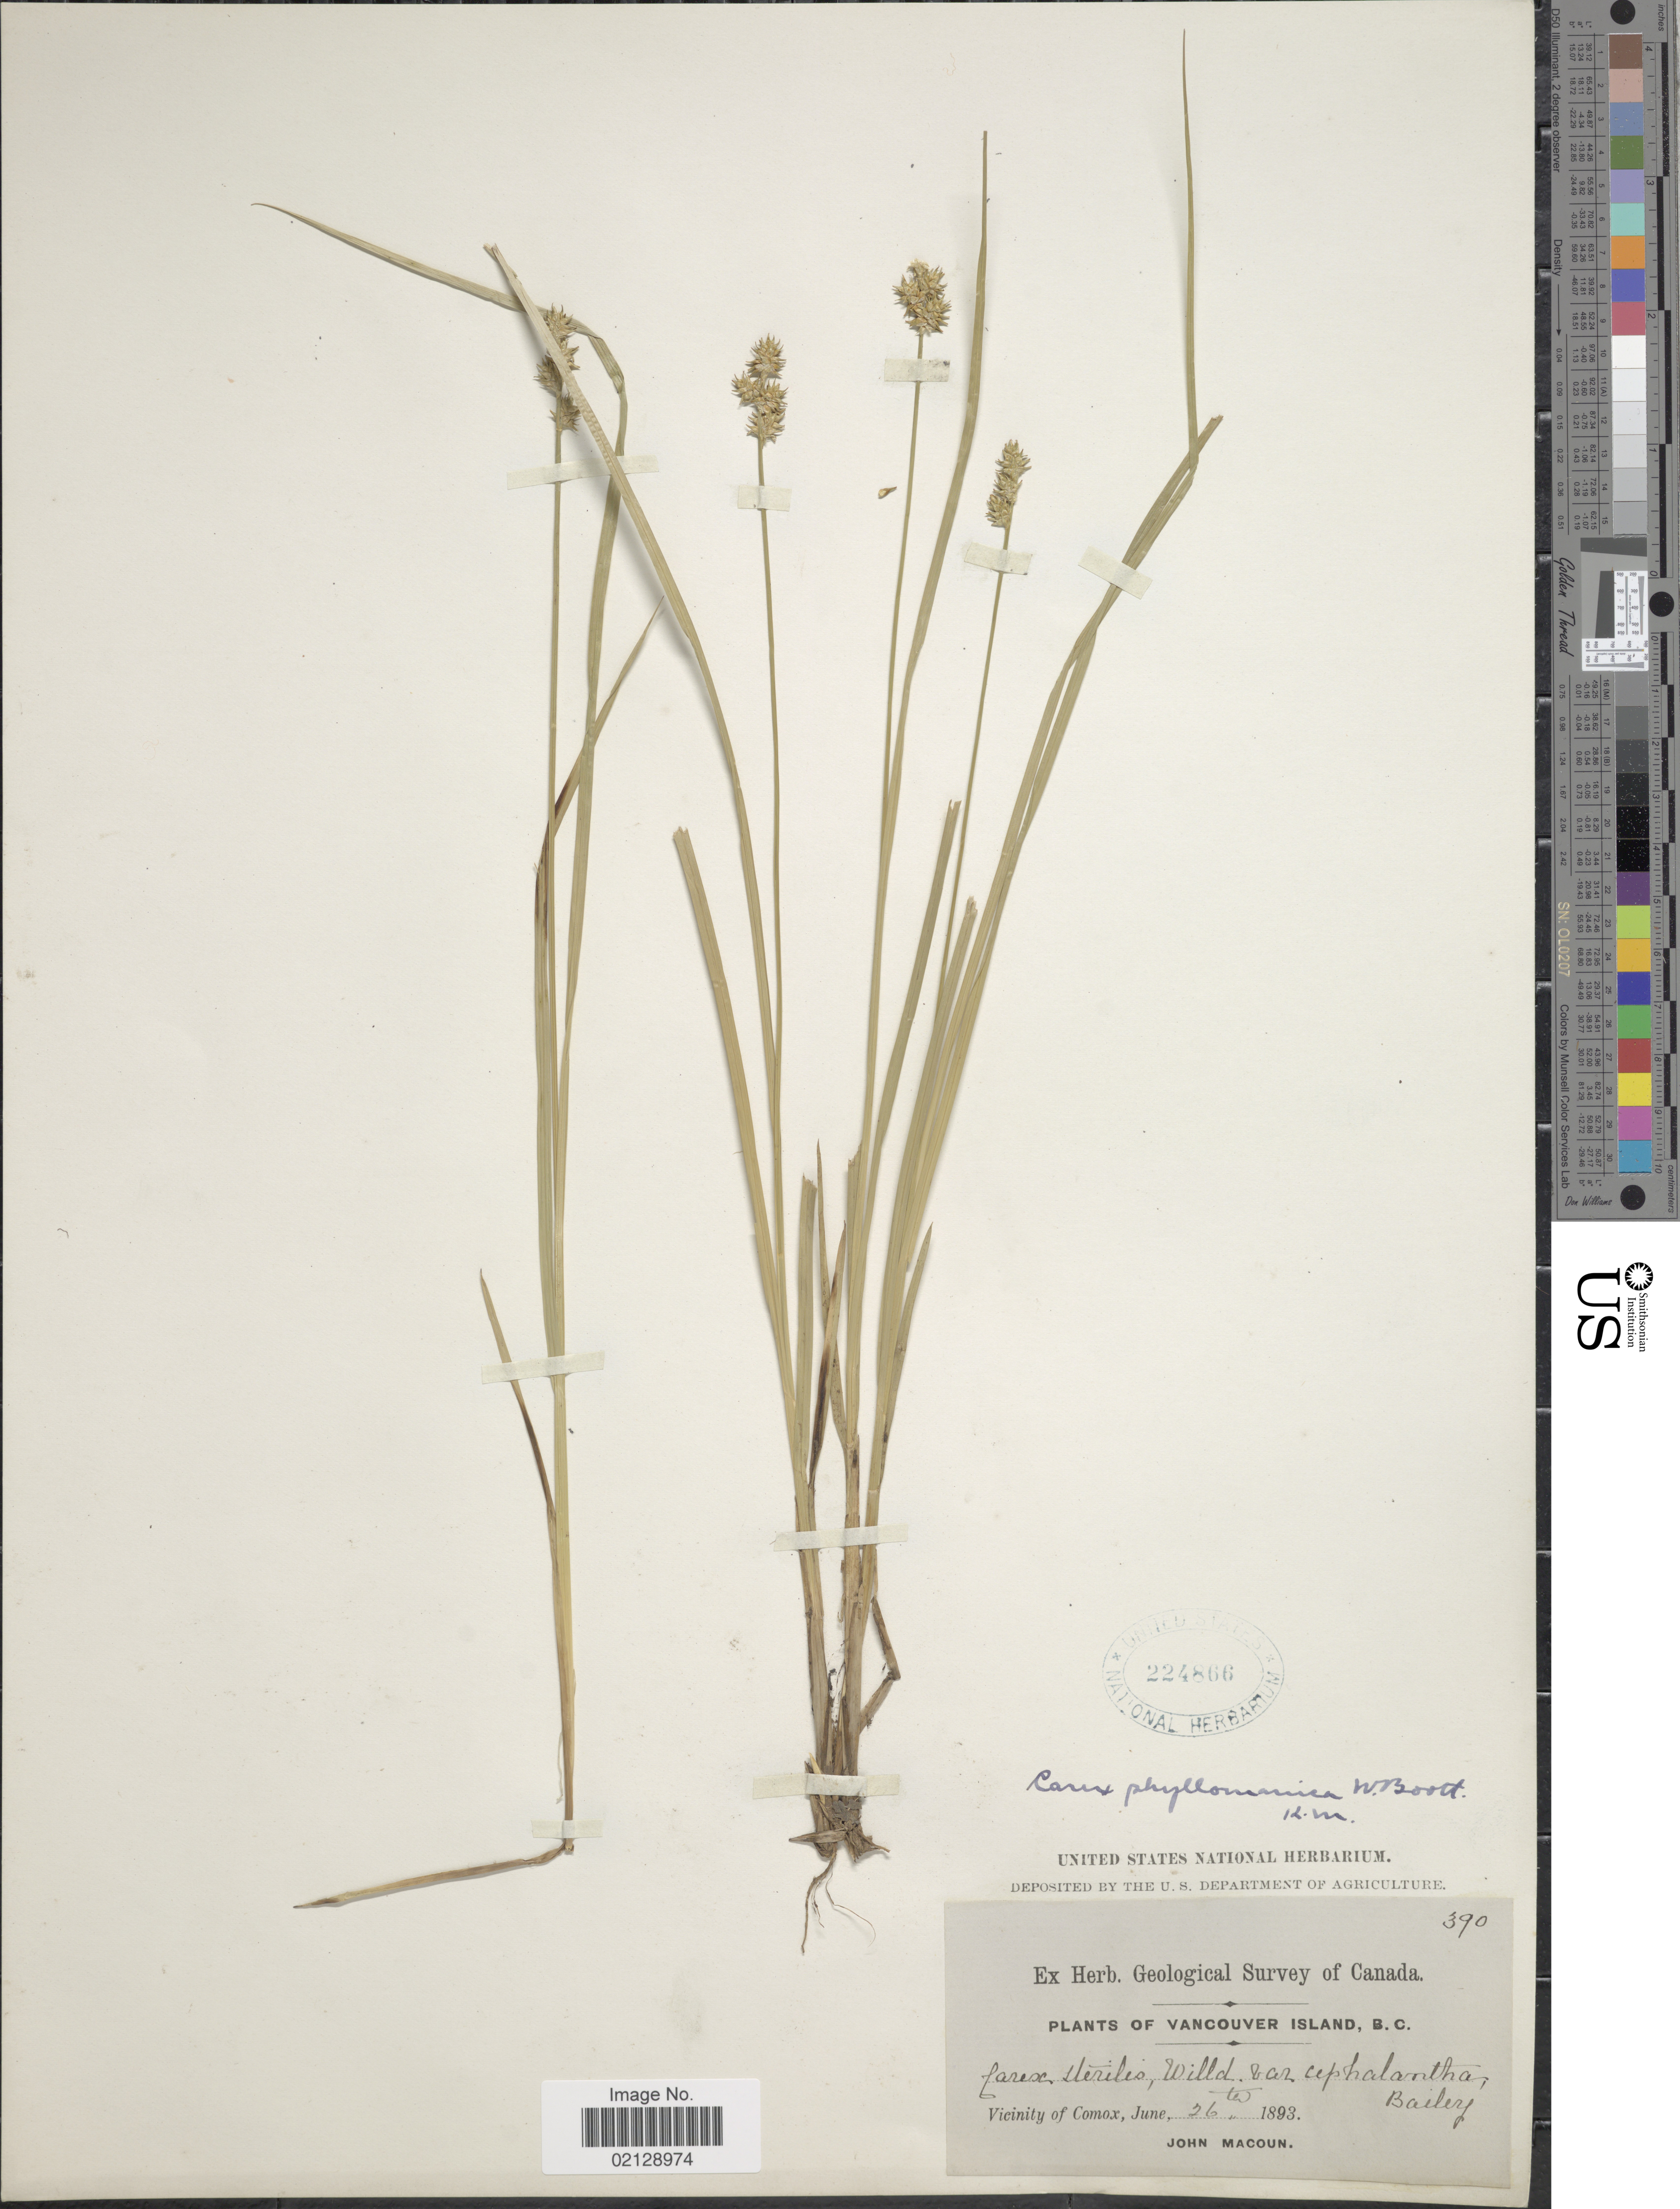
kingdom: Plantae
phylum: Tracheophyta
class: Liliopsida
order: Poales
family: Cyperaceae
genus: Carex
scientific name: Carex echinata subsp. phyllomanica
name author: (W. Boott) Reznicek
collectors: J. Macoun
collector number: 390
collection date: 1893-06-26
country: Canada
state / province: British Columbia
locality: Vancouver Island, B.C., Vicinity of Comox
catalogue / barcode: US 224866